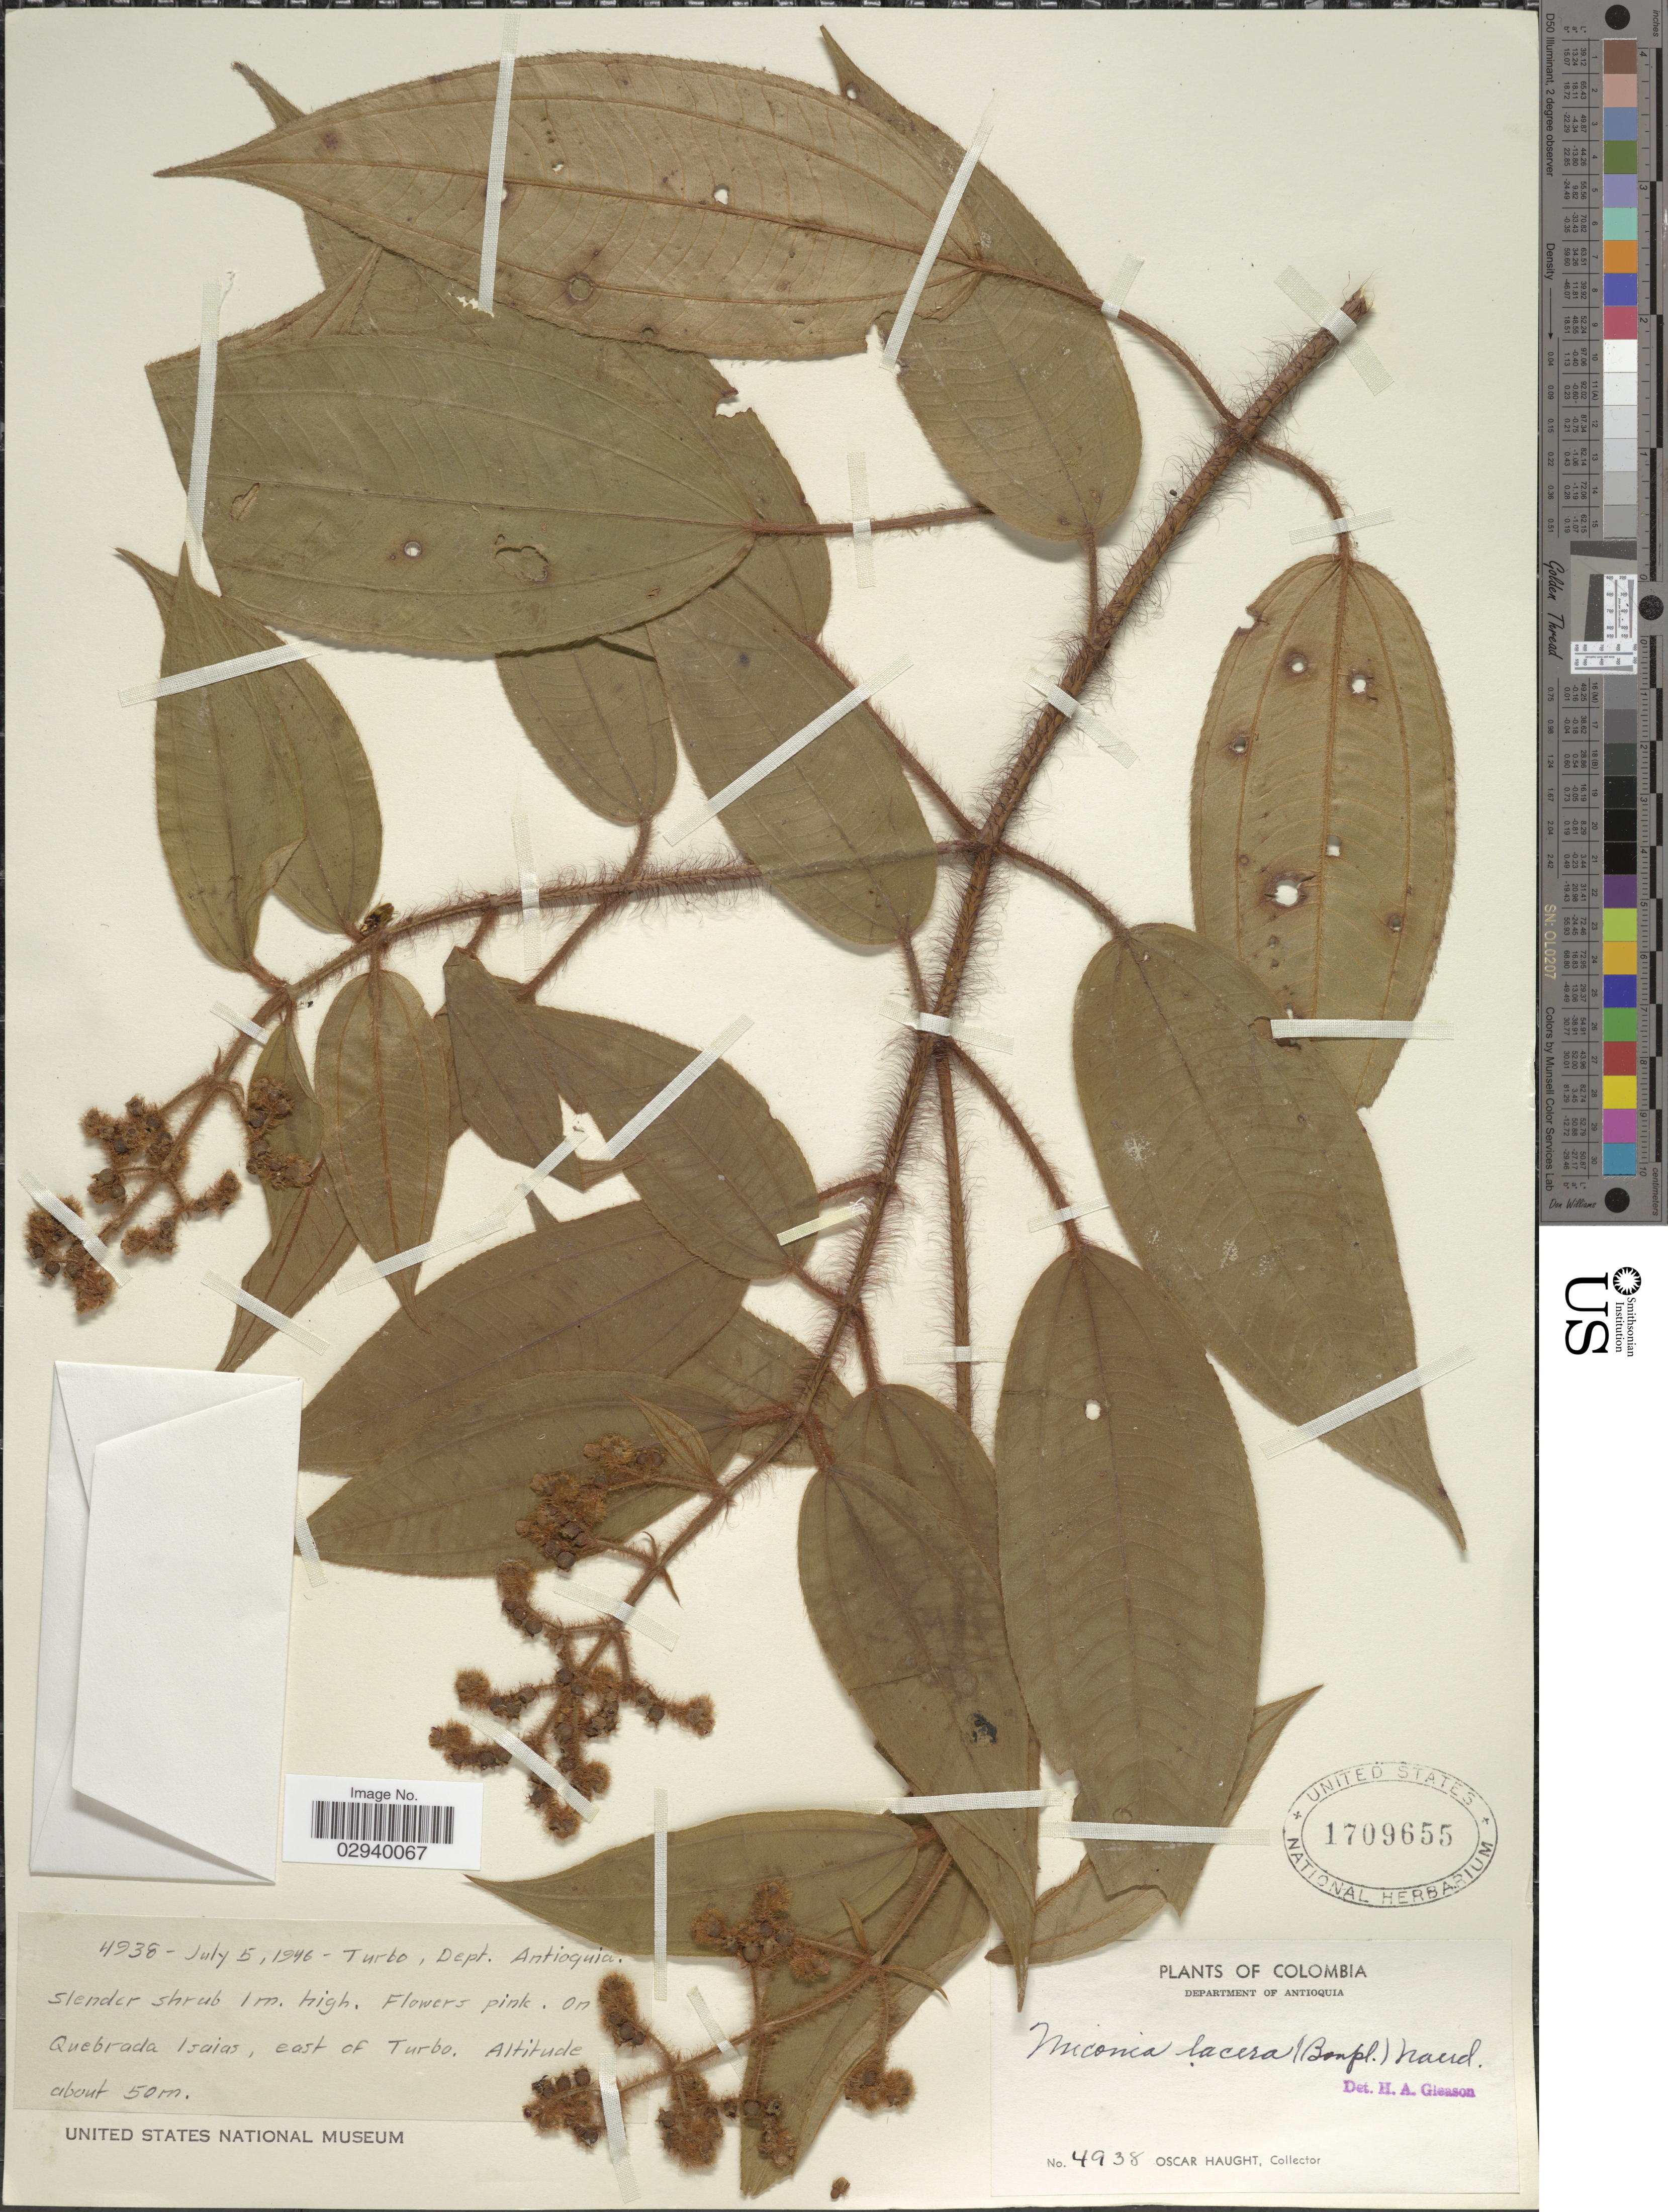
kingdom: Plantae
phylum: Tracheophyta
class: Magnoliopsida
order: Myrtales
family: Melastomataceae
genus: Miconia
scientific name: Miconia lacera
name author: (Bonpl.) Naudin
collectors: O. L. Haught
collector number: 4938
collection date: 1946-07-05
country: Colombia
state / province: Antioquia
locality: Department of Antioquia. Turbo, Dept. Antioquia. On quebrada Isaias, east of Turbo.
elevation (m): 50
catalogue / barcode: US 1709655